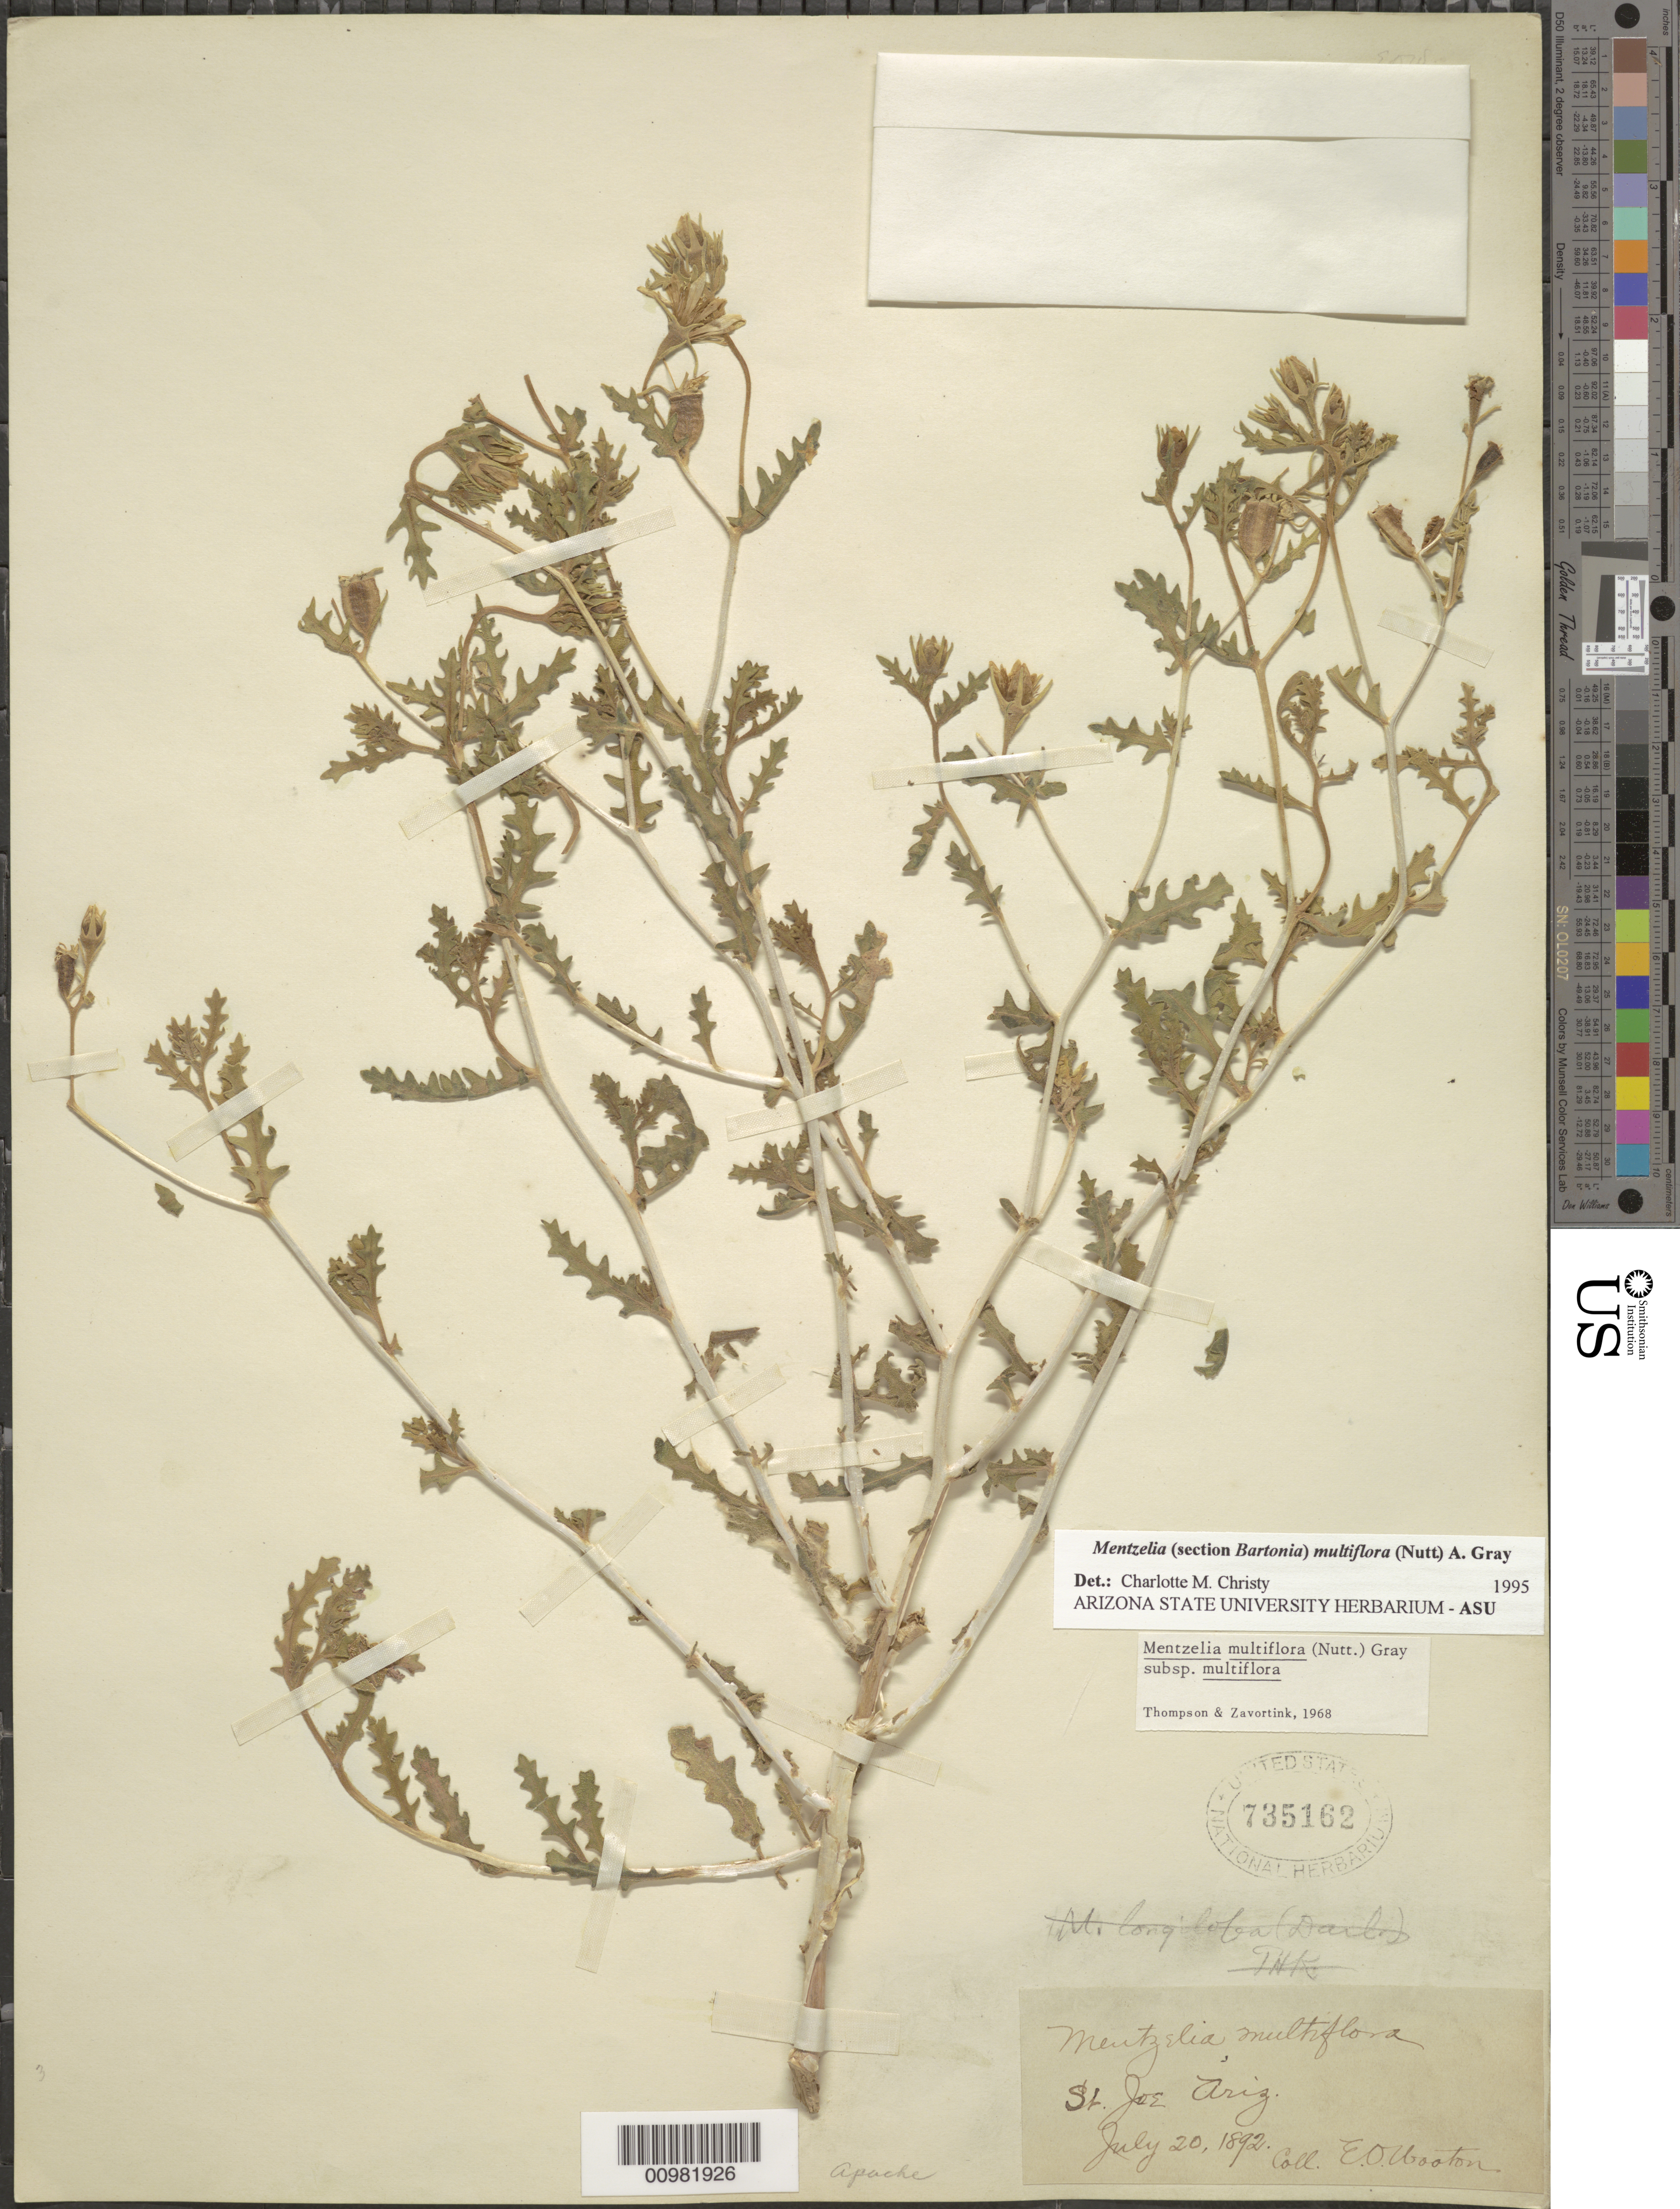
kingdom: Plantae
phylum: Tracheophyta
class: Magnoliopsida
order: Cornales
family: Loasaceae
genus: Mentzelia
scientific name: Mentzelia multiflora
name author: (Nutt.) A. Gray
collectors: E. O. Wooton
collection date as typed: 20 Jul 1892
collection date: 1892-07-20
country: United States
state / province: Arizona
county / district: Apache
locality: St. Joe, AZ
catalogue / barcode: US 735162